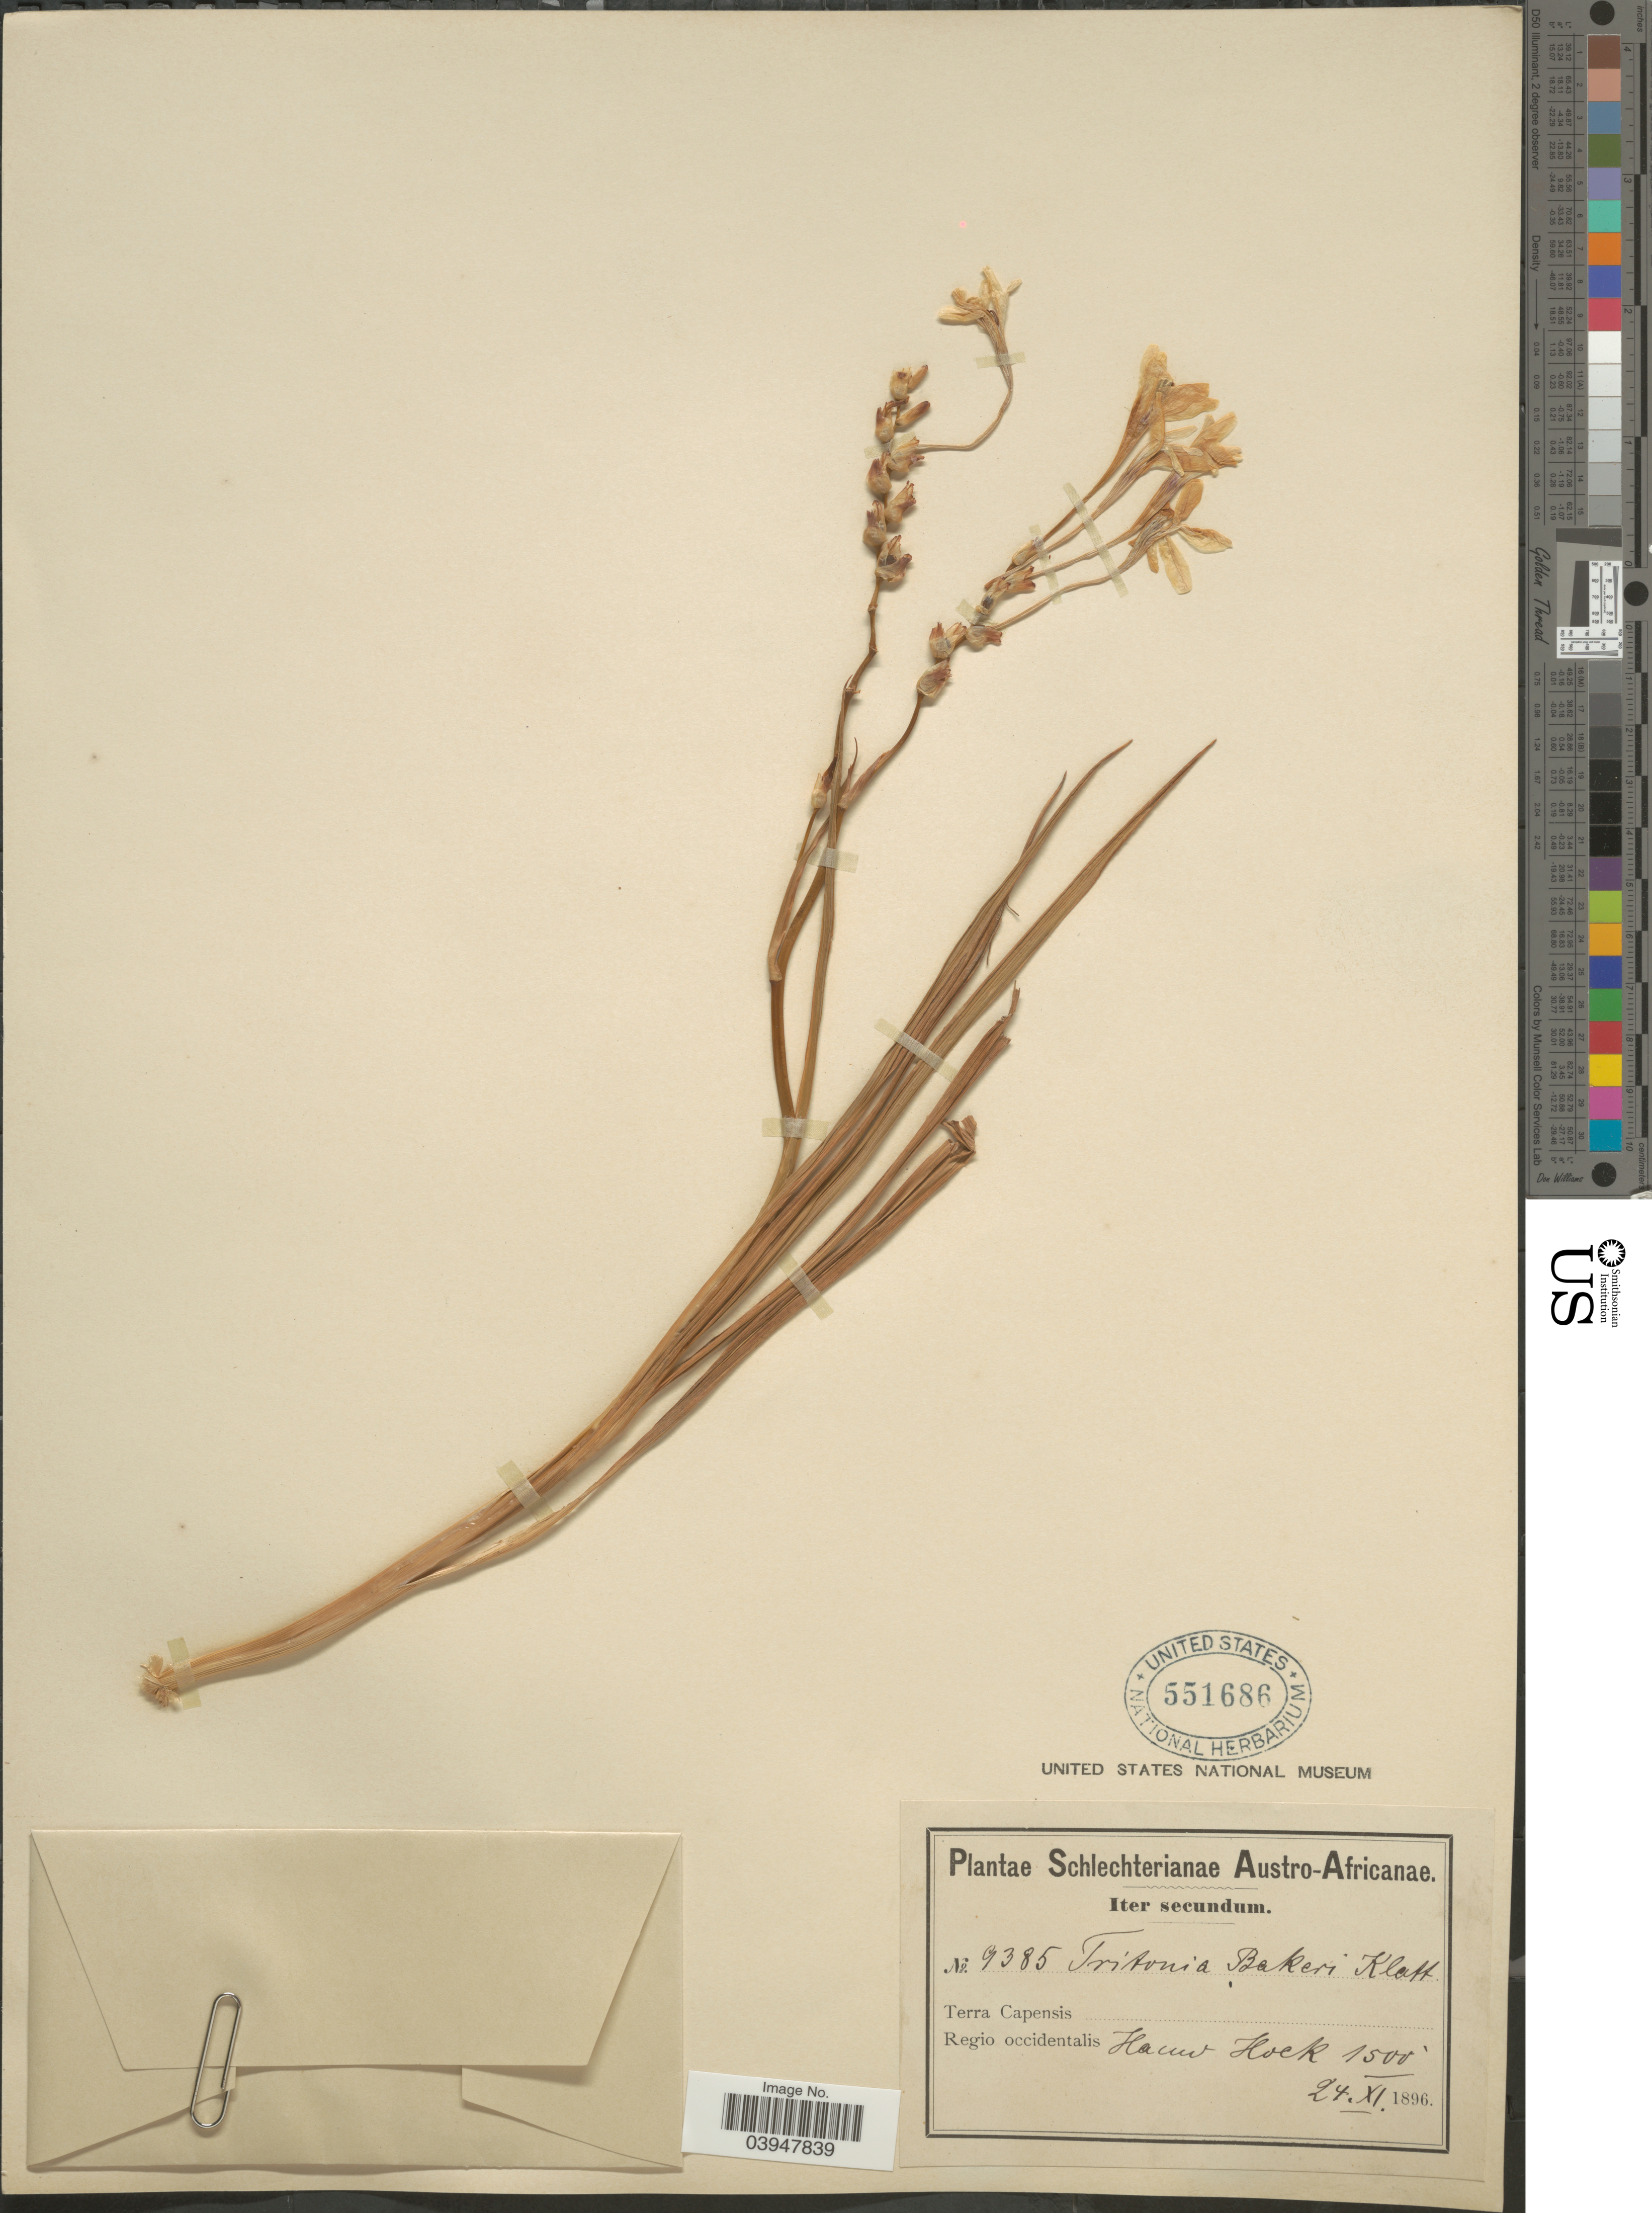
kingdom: Plantae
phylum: Tracheophyta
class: Liliopsida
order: Asparagales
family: Iridaceae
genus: Tritonia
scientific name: Tritonia bakeri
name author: Klatt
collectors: Schlechter, --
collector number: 9385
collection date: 1896-11-24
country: South Africa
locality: Austro-Africanae. Terre Capensis. Regio occidentalis. Hauw Hoek.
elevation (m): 457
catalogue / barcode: US 551686